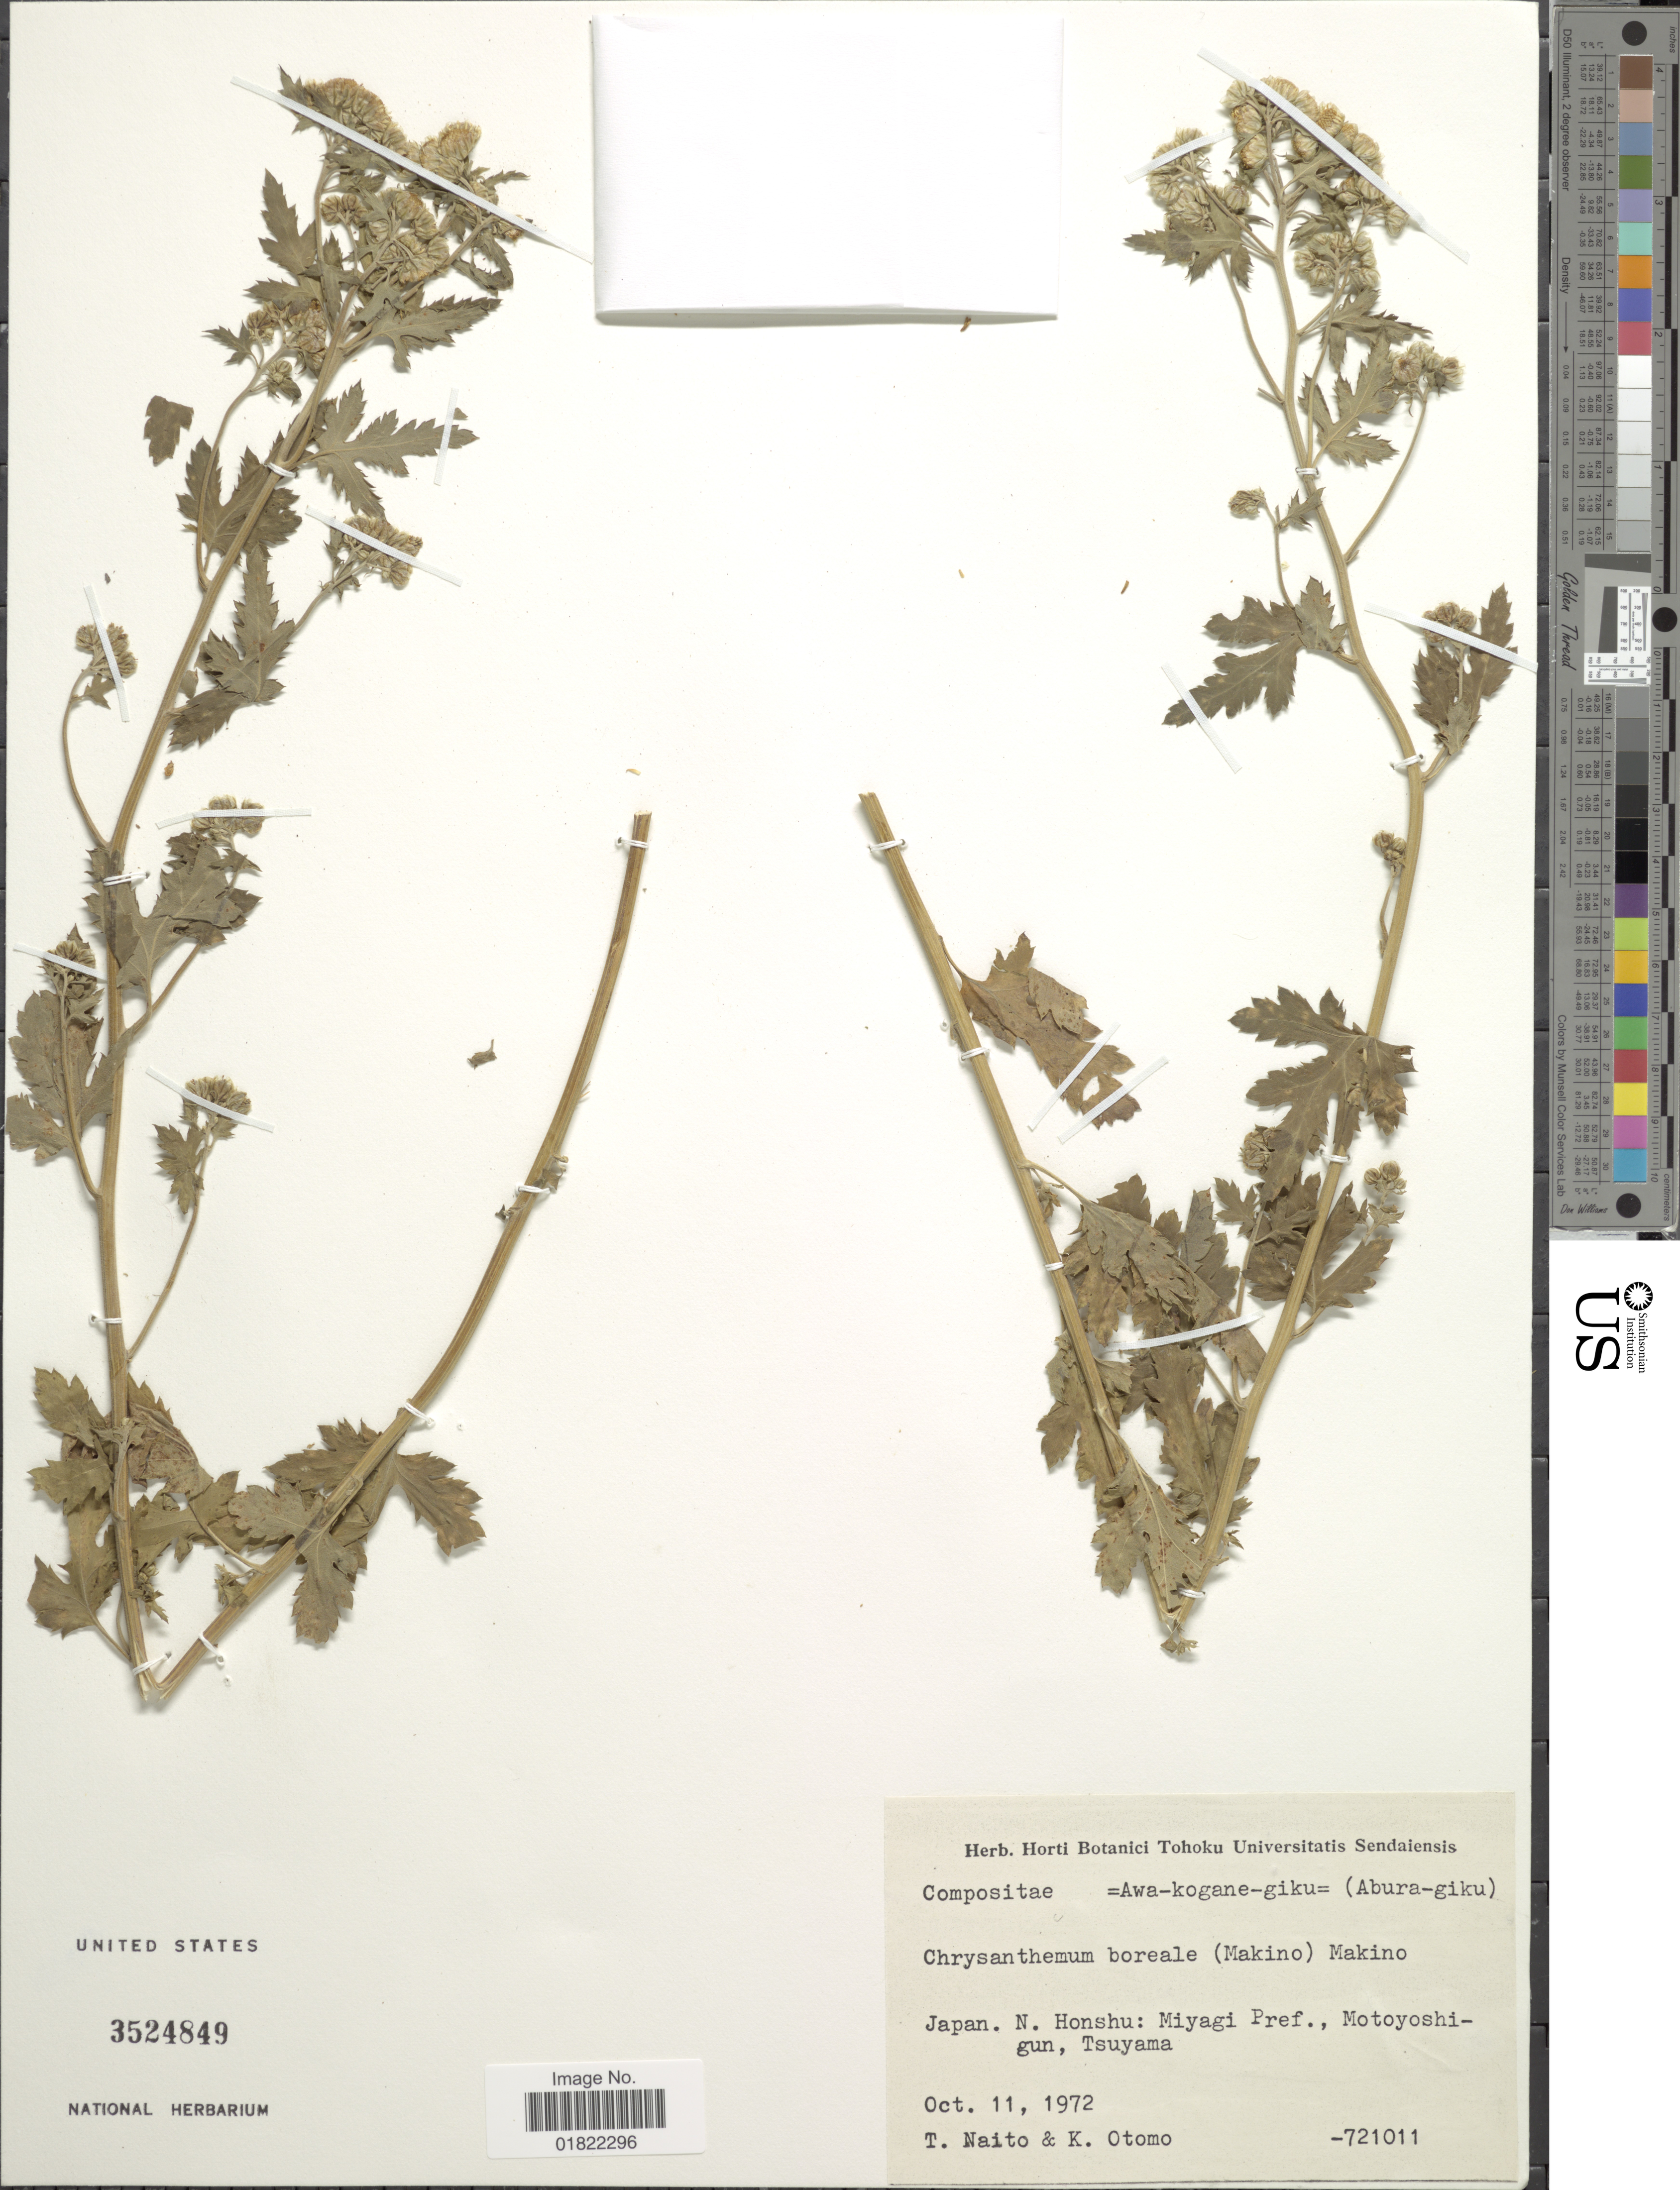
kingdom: Plantae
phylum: Tracheophyta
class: Magnoliopsida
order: Asterales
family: Asteraceae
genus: Chrysanthemum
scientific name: Chrysanthemum boreale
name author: (Makino) Makino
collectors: T. Naito & K. Otomo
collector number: -721011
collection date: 1972-10-11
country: Japan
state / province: Miyagi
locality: Japan, N. Honshu: Miyagi Pref., Motoyoshigun, Tsuyama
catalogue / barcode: US 3524849